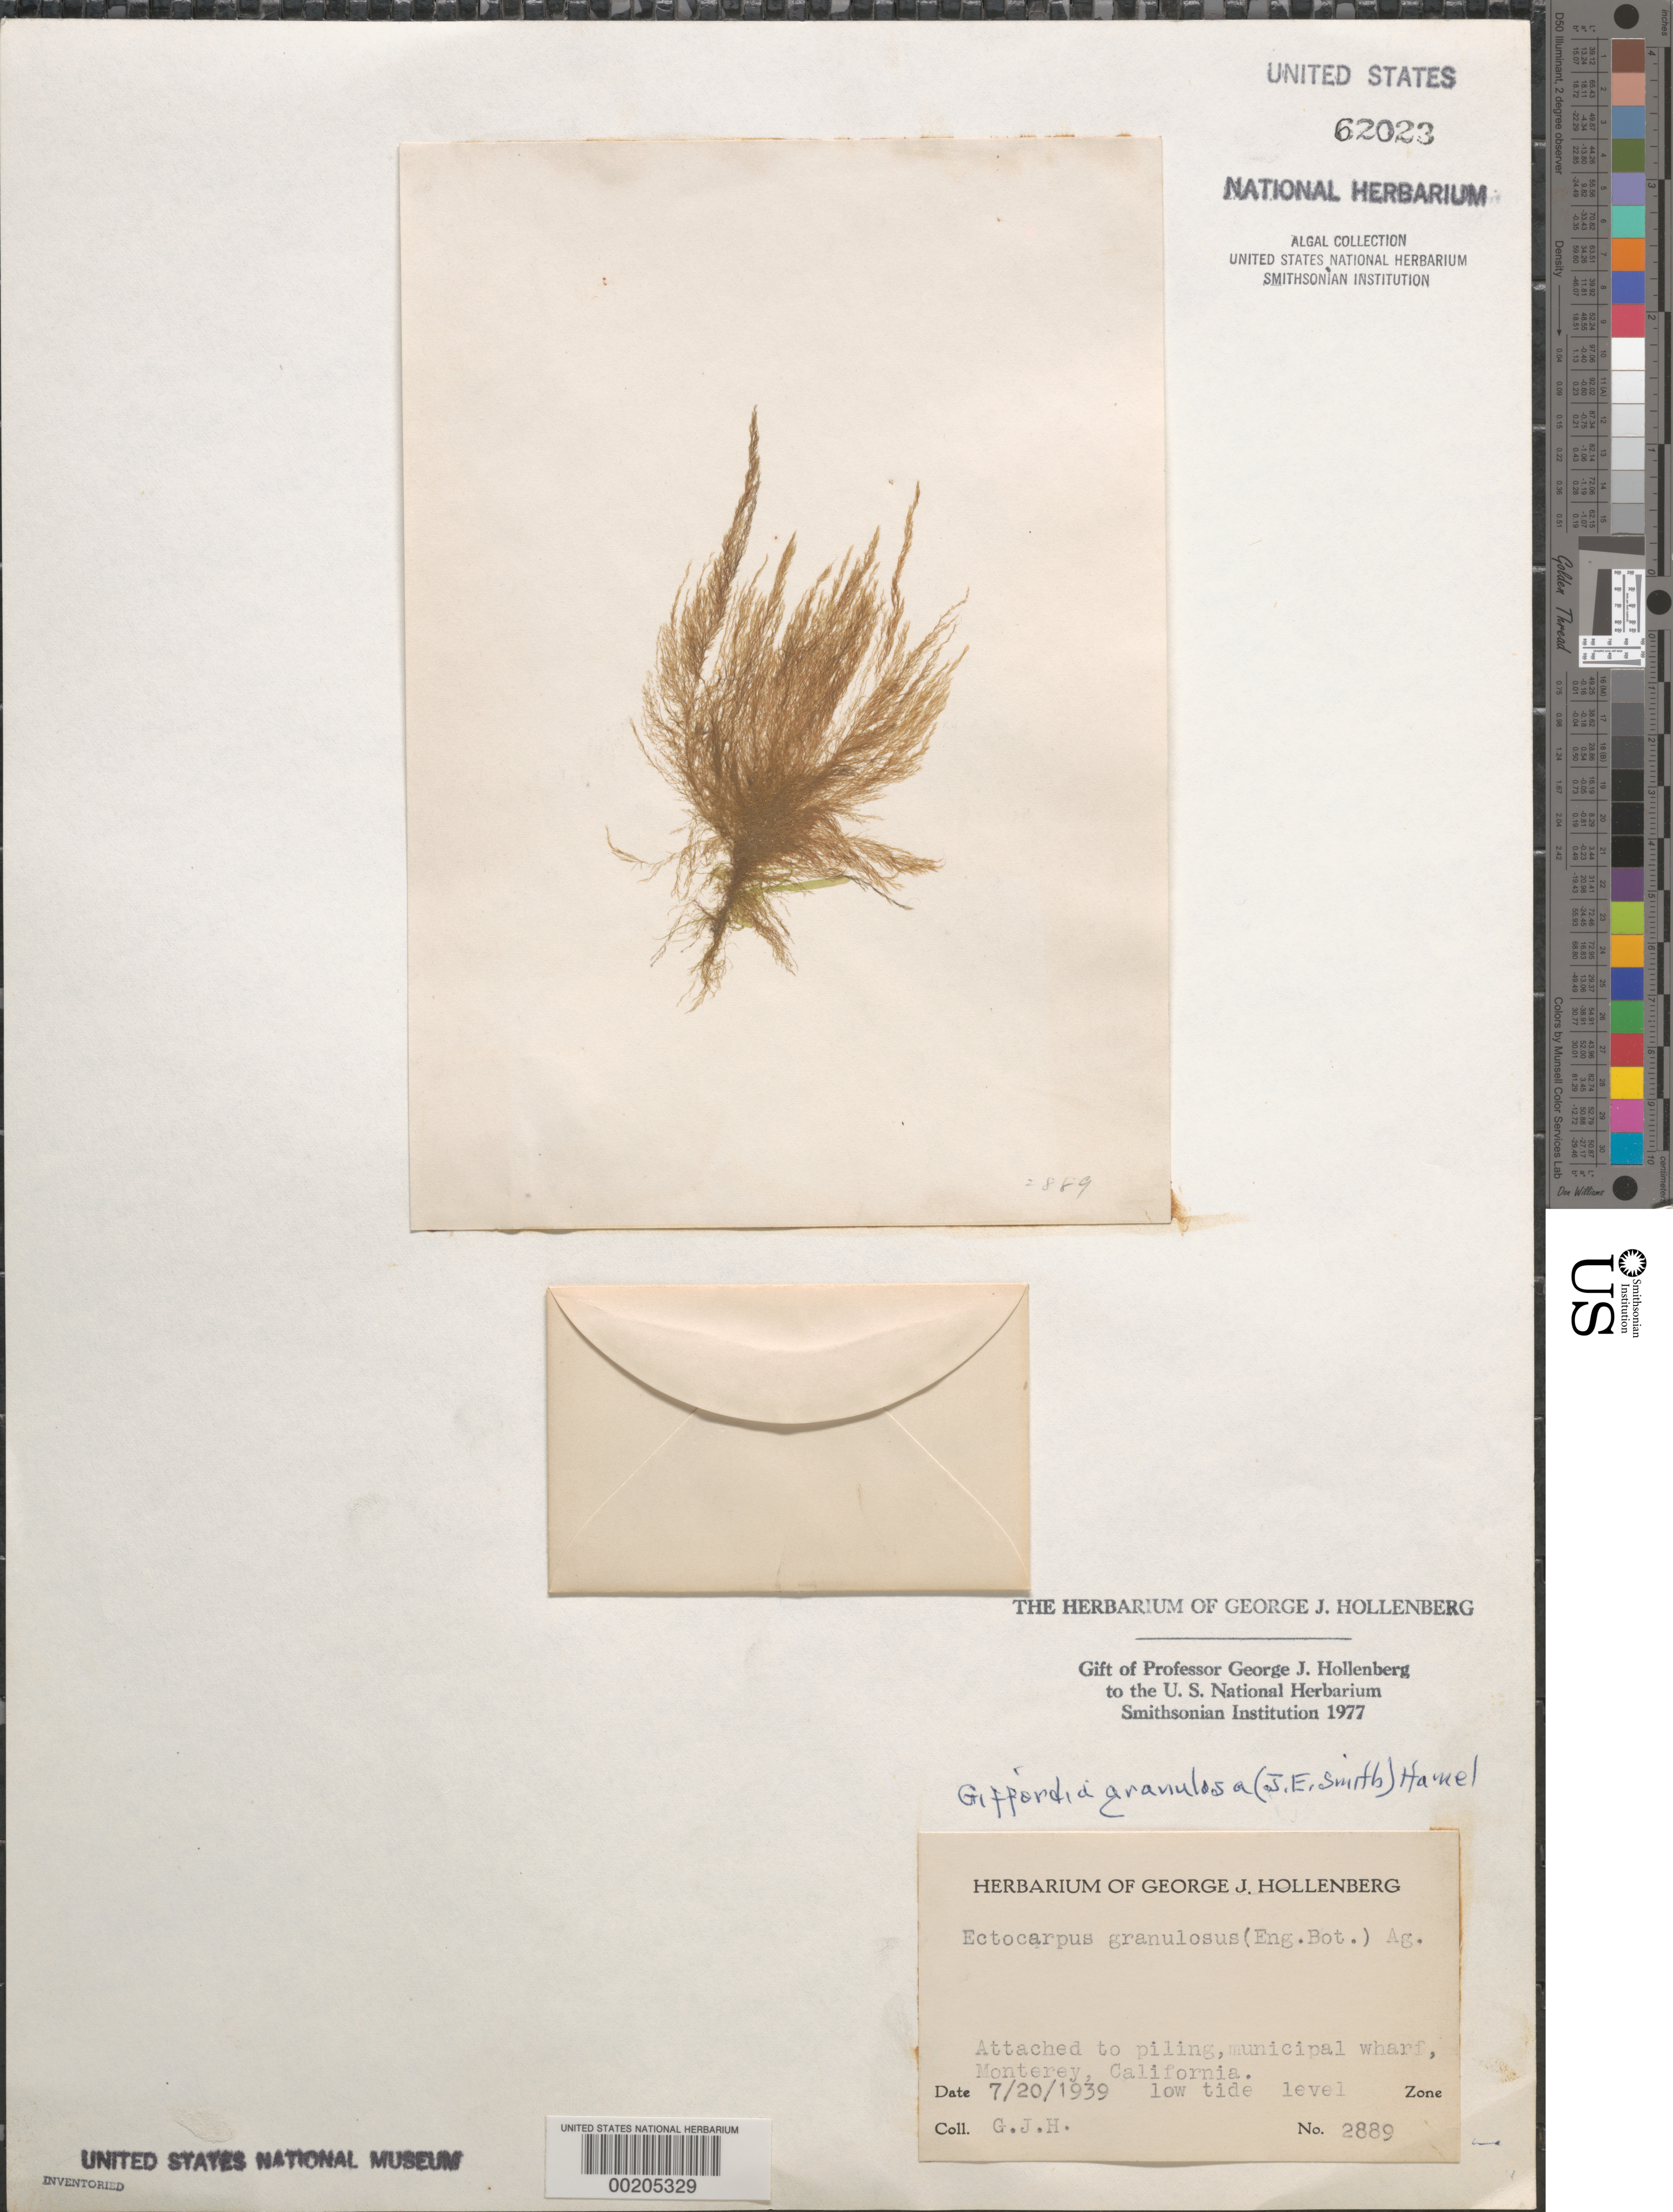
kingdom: Chromista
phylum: Ochrophyta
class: Phaeophyceae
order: Ectocarpales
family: Acinetosporaceae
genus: Hincksia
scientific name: Hincksia granulosa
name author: (Sm.) P.C. Silva in P.C. Silva et al.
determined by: Algae name updating Project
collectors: G. Hollenberg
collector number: GJH 2889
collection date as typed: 20 Jul 1939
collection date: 1939-07-20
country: United States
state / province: California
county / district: Monterey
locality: Monterey, Municipal Wharf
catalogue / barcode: US 62023